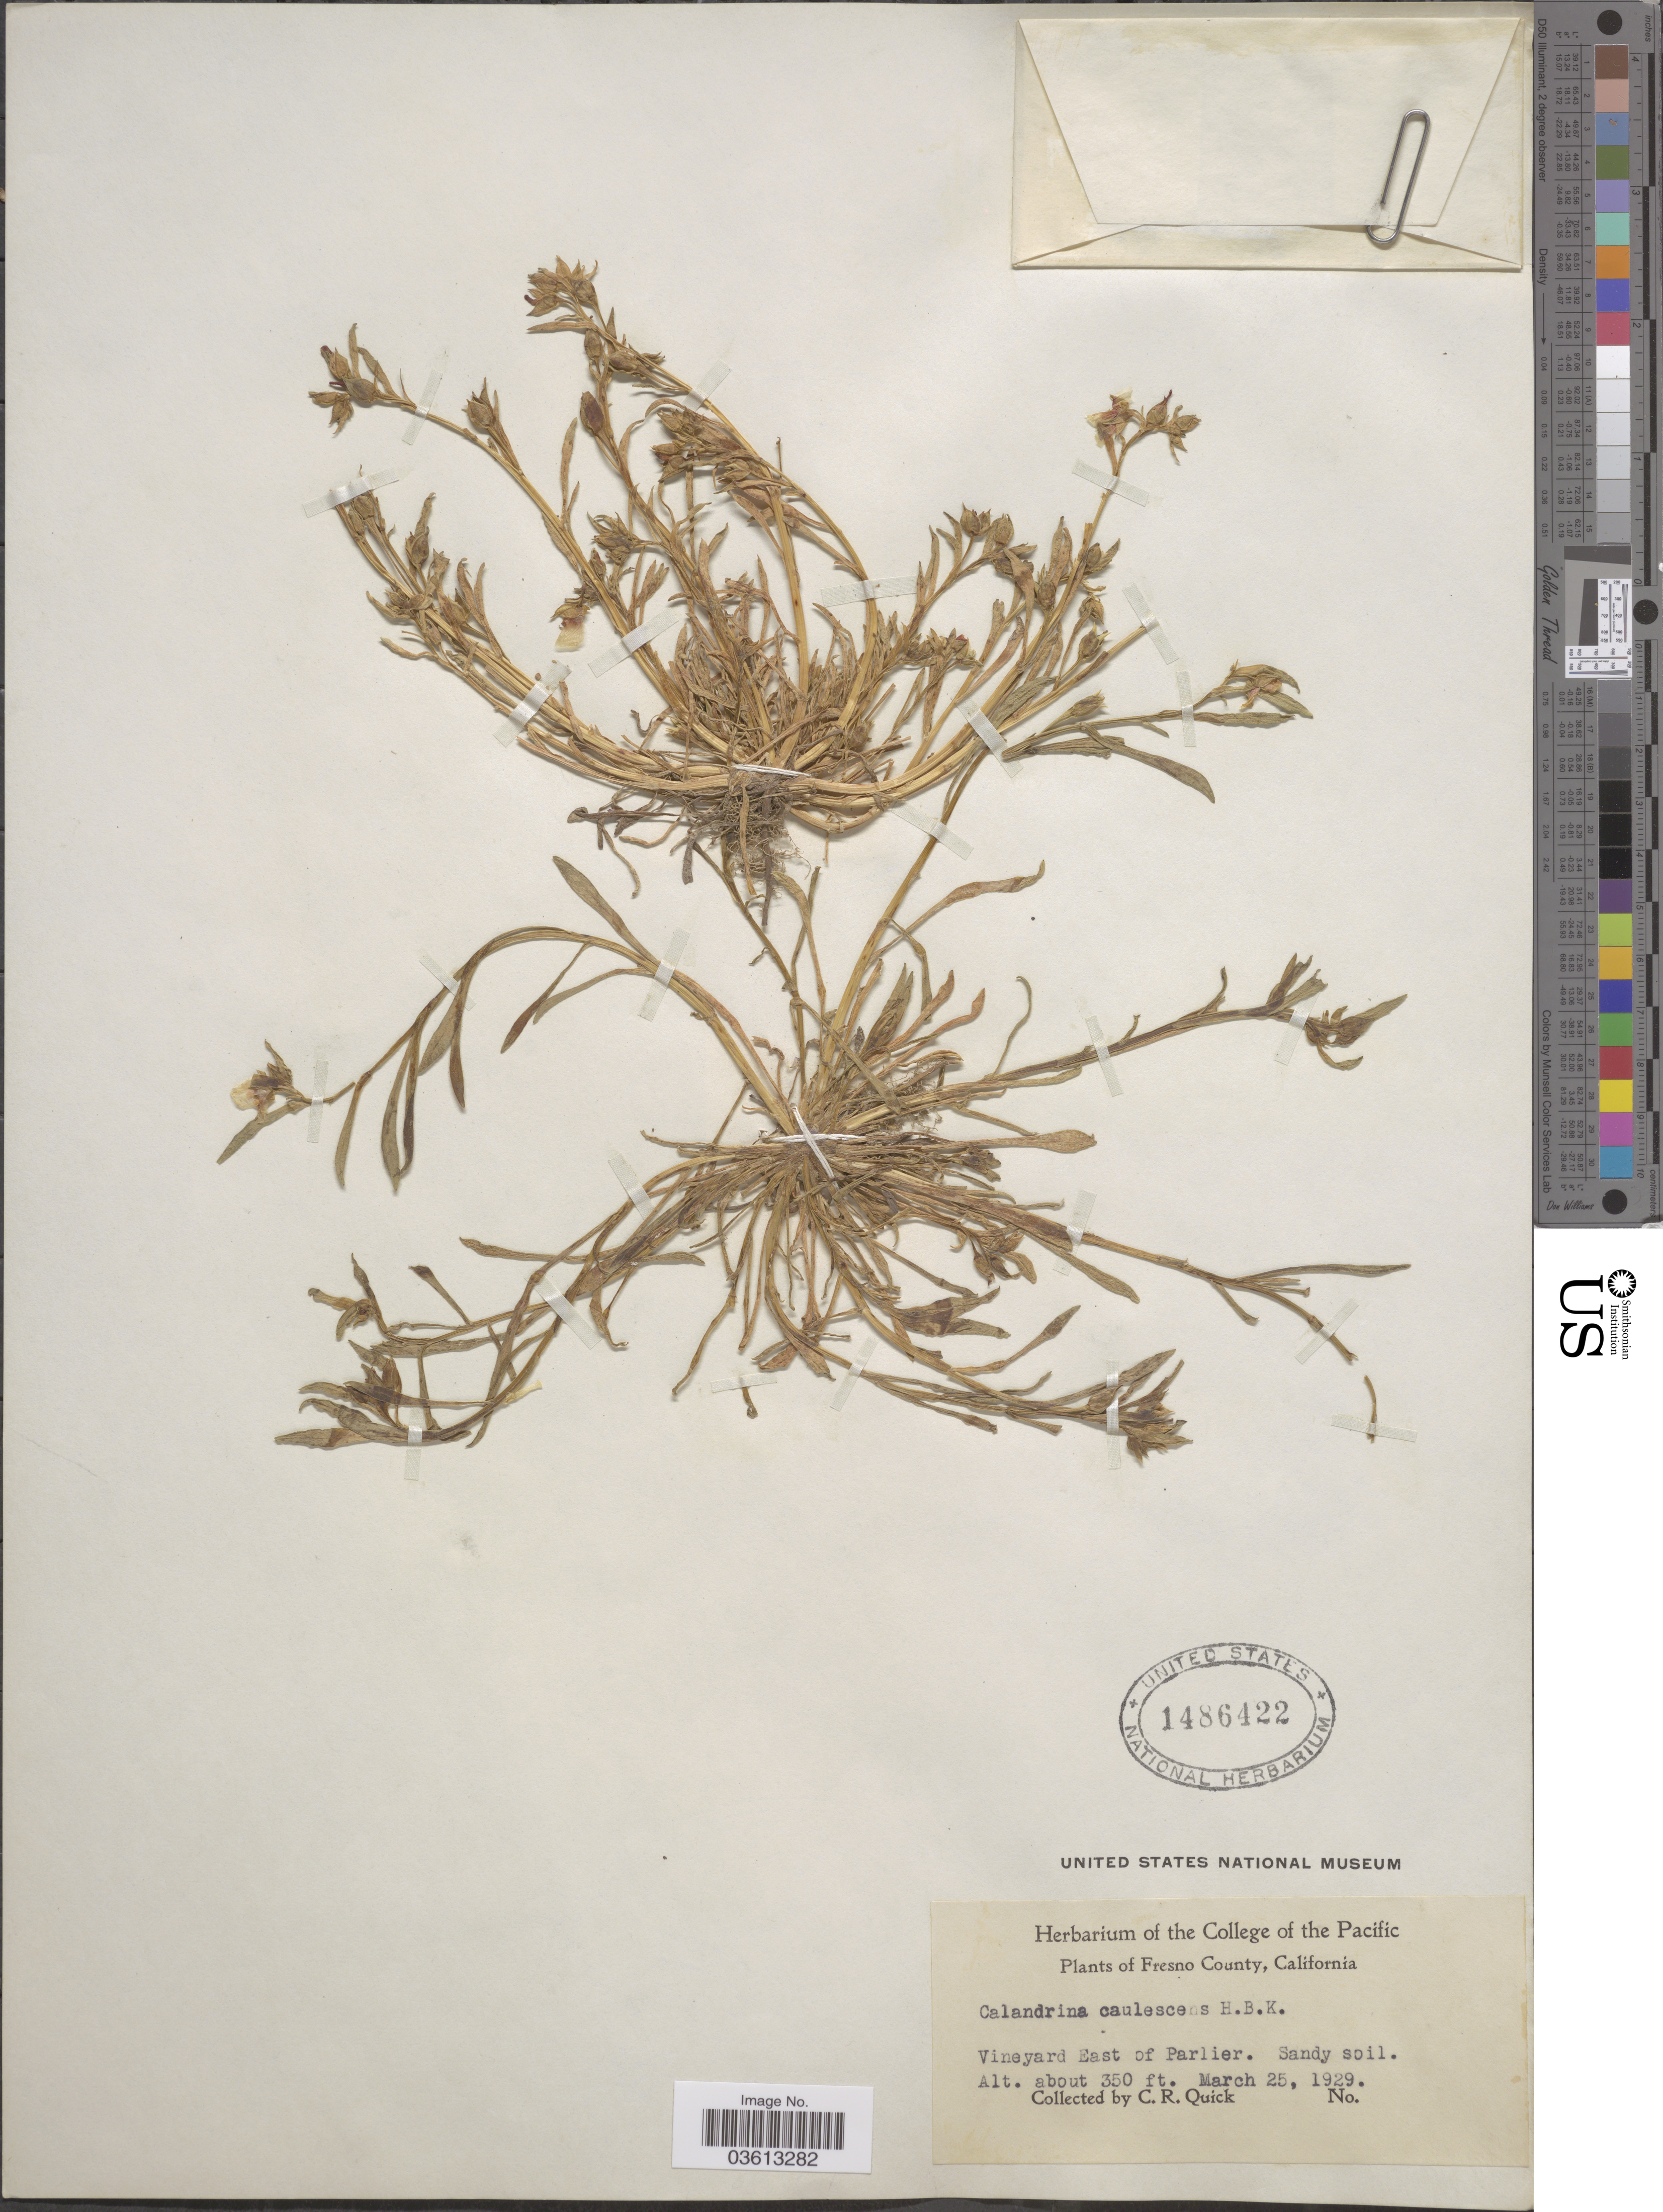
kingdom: Plantae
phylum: Tracheophyta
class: Magnoliopsida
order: Caryophyllales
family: Montiaceae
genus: Calandrinia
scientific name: Calandrinia ciliata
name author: (Ruiz & Pav.) DC.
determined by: Strong, Mark T., (BOT), Smithsonian Institution - National Museum of Natural History (UNITED STATES)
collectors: C. Quick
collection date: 1929-03-25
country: United States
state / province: California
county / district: Fresno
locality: Fresno County. Vineyard East of Parlier.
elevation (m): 107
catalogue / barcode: US 1486422